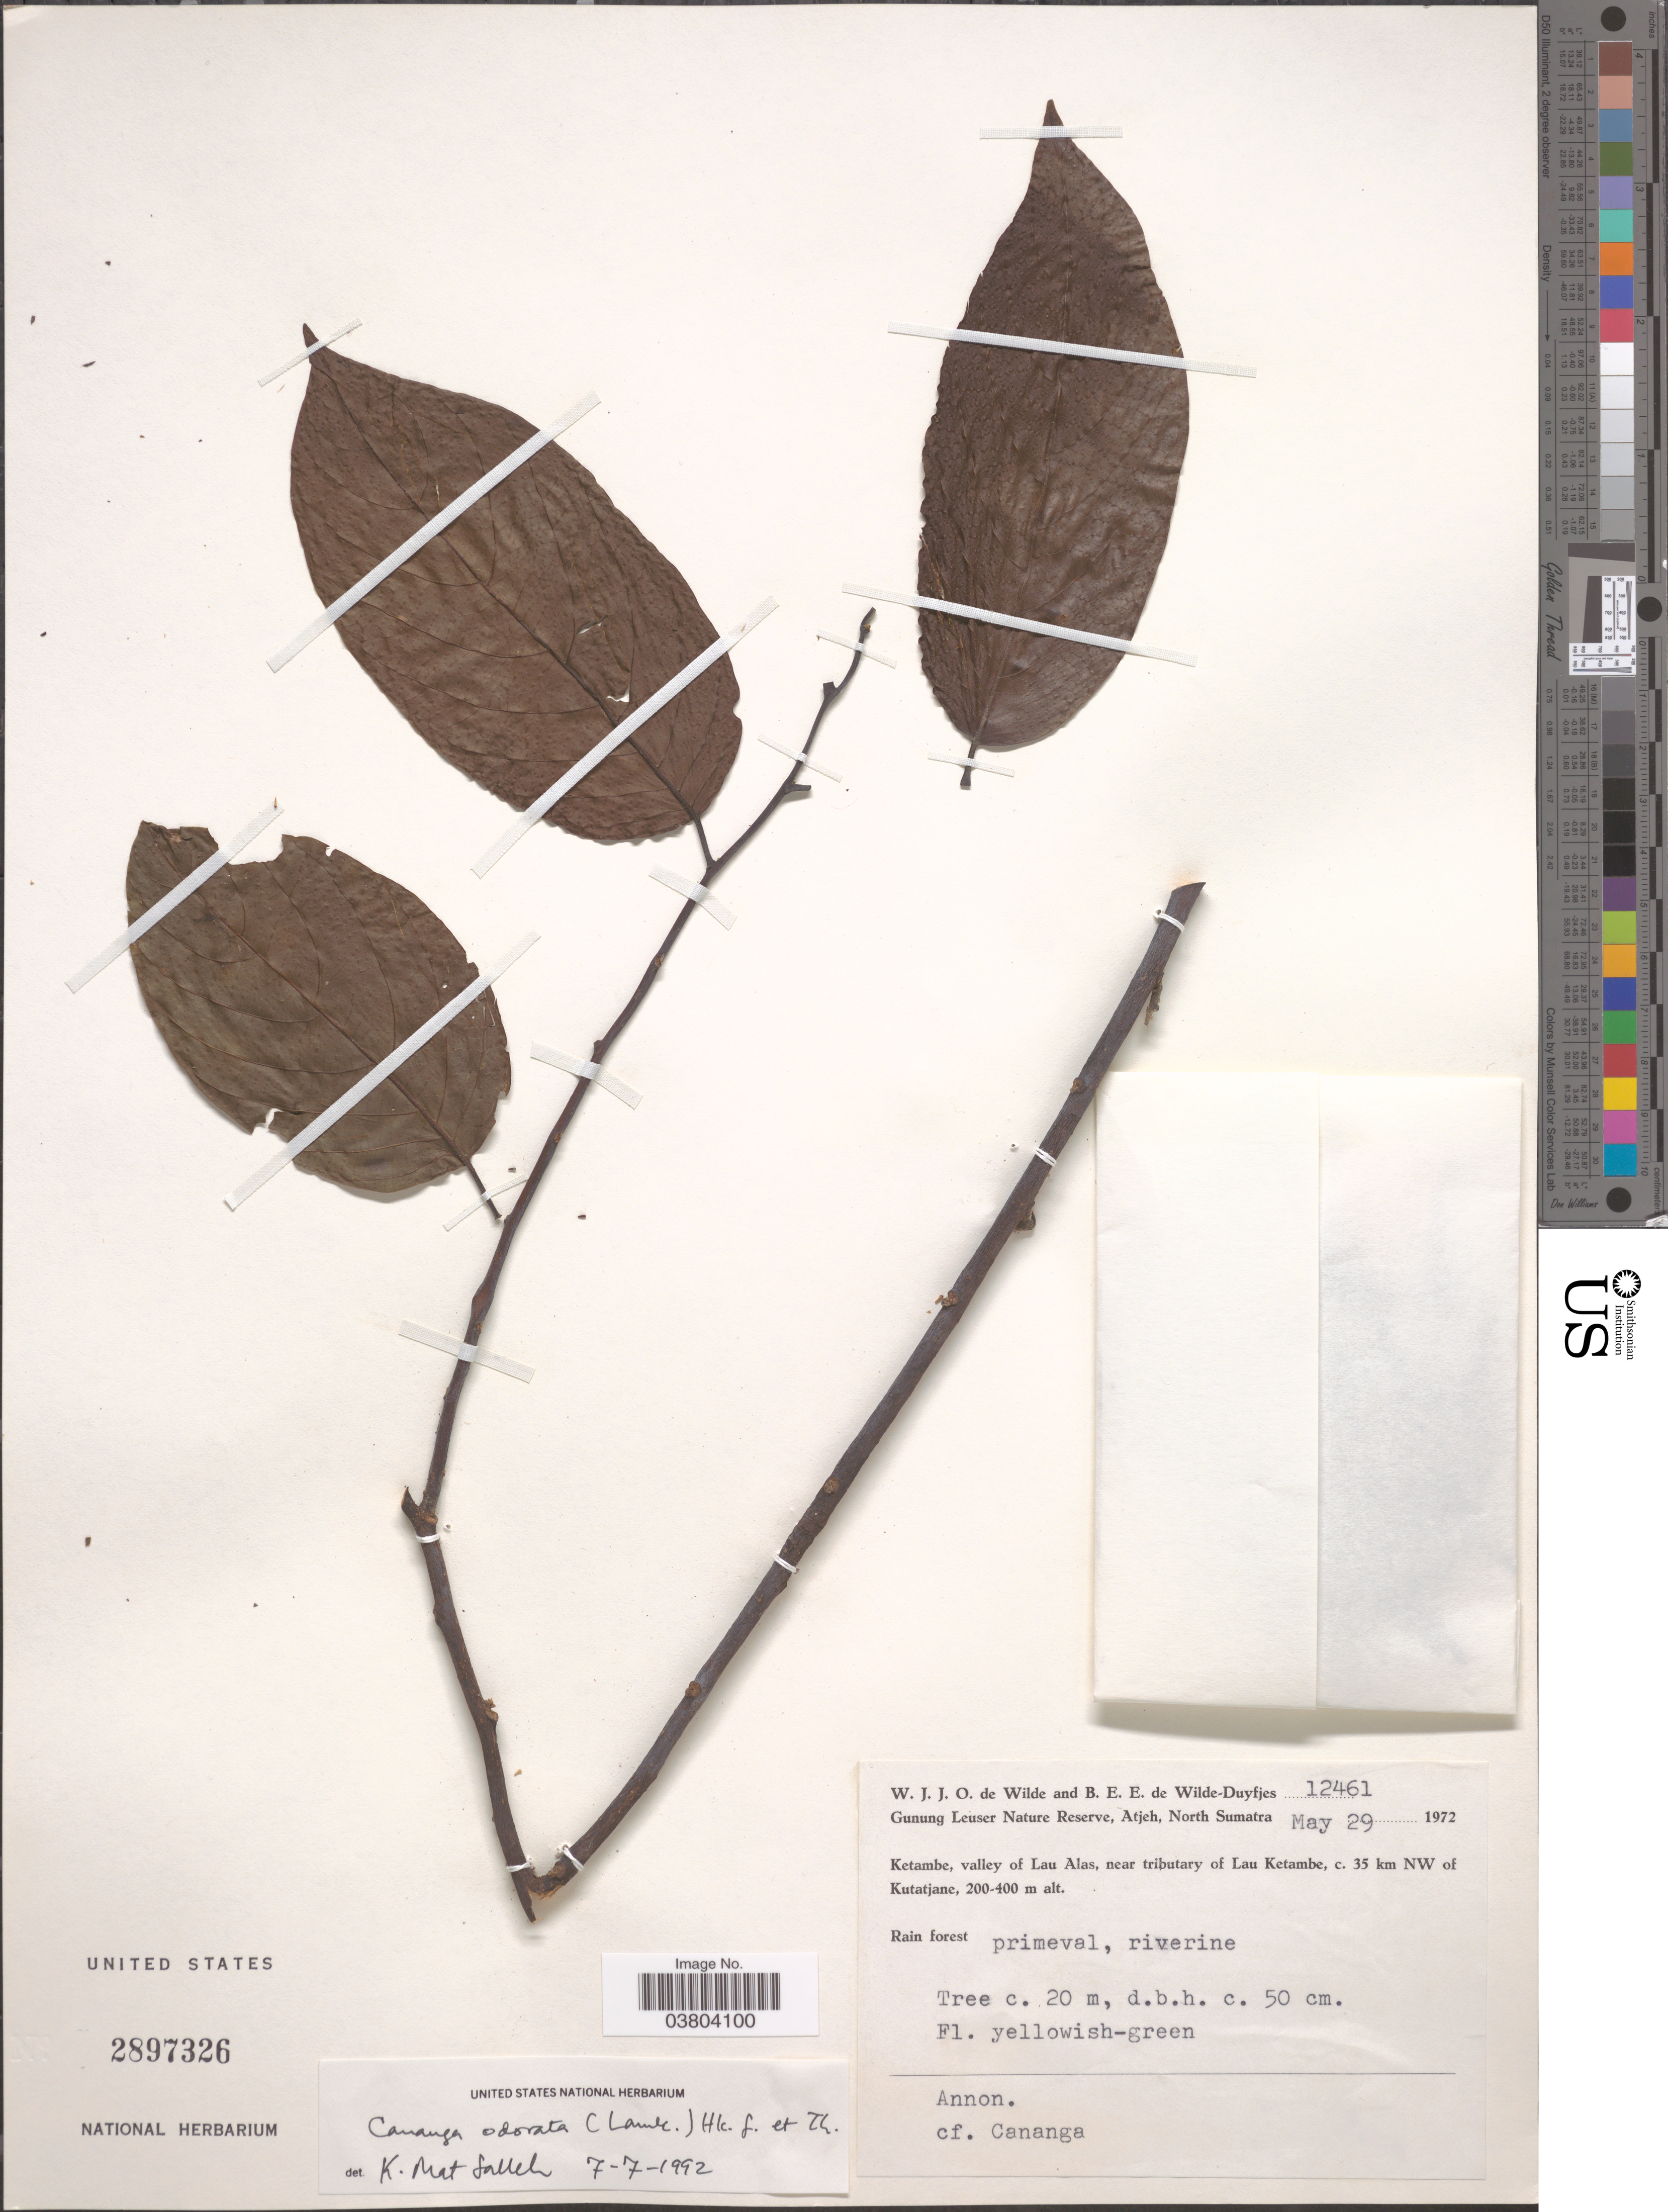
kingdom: Plantae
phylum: Tracheophyta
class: Magnoliopsida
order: Magnoliales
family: Annonaceae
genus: Cananga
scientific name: Cananga odorata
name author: (Lam.) Hook. f. & Thomson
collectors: W. J. de Wilde & B. E. de Wilde-Duyfjes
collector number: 12461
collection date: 1972-05-29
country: Indonesia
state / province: Sumatra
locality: Gunung Leuser Nature Reserve, Atjeh, North Sumatra. Ketambe, valley of Lau Alas, near tributary of Lau Ketambe, c. 35 km NW of Kutatjane.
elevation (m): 200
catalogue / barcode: US 2897326